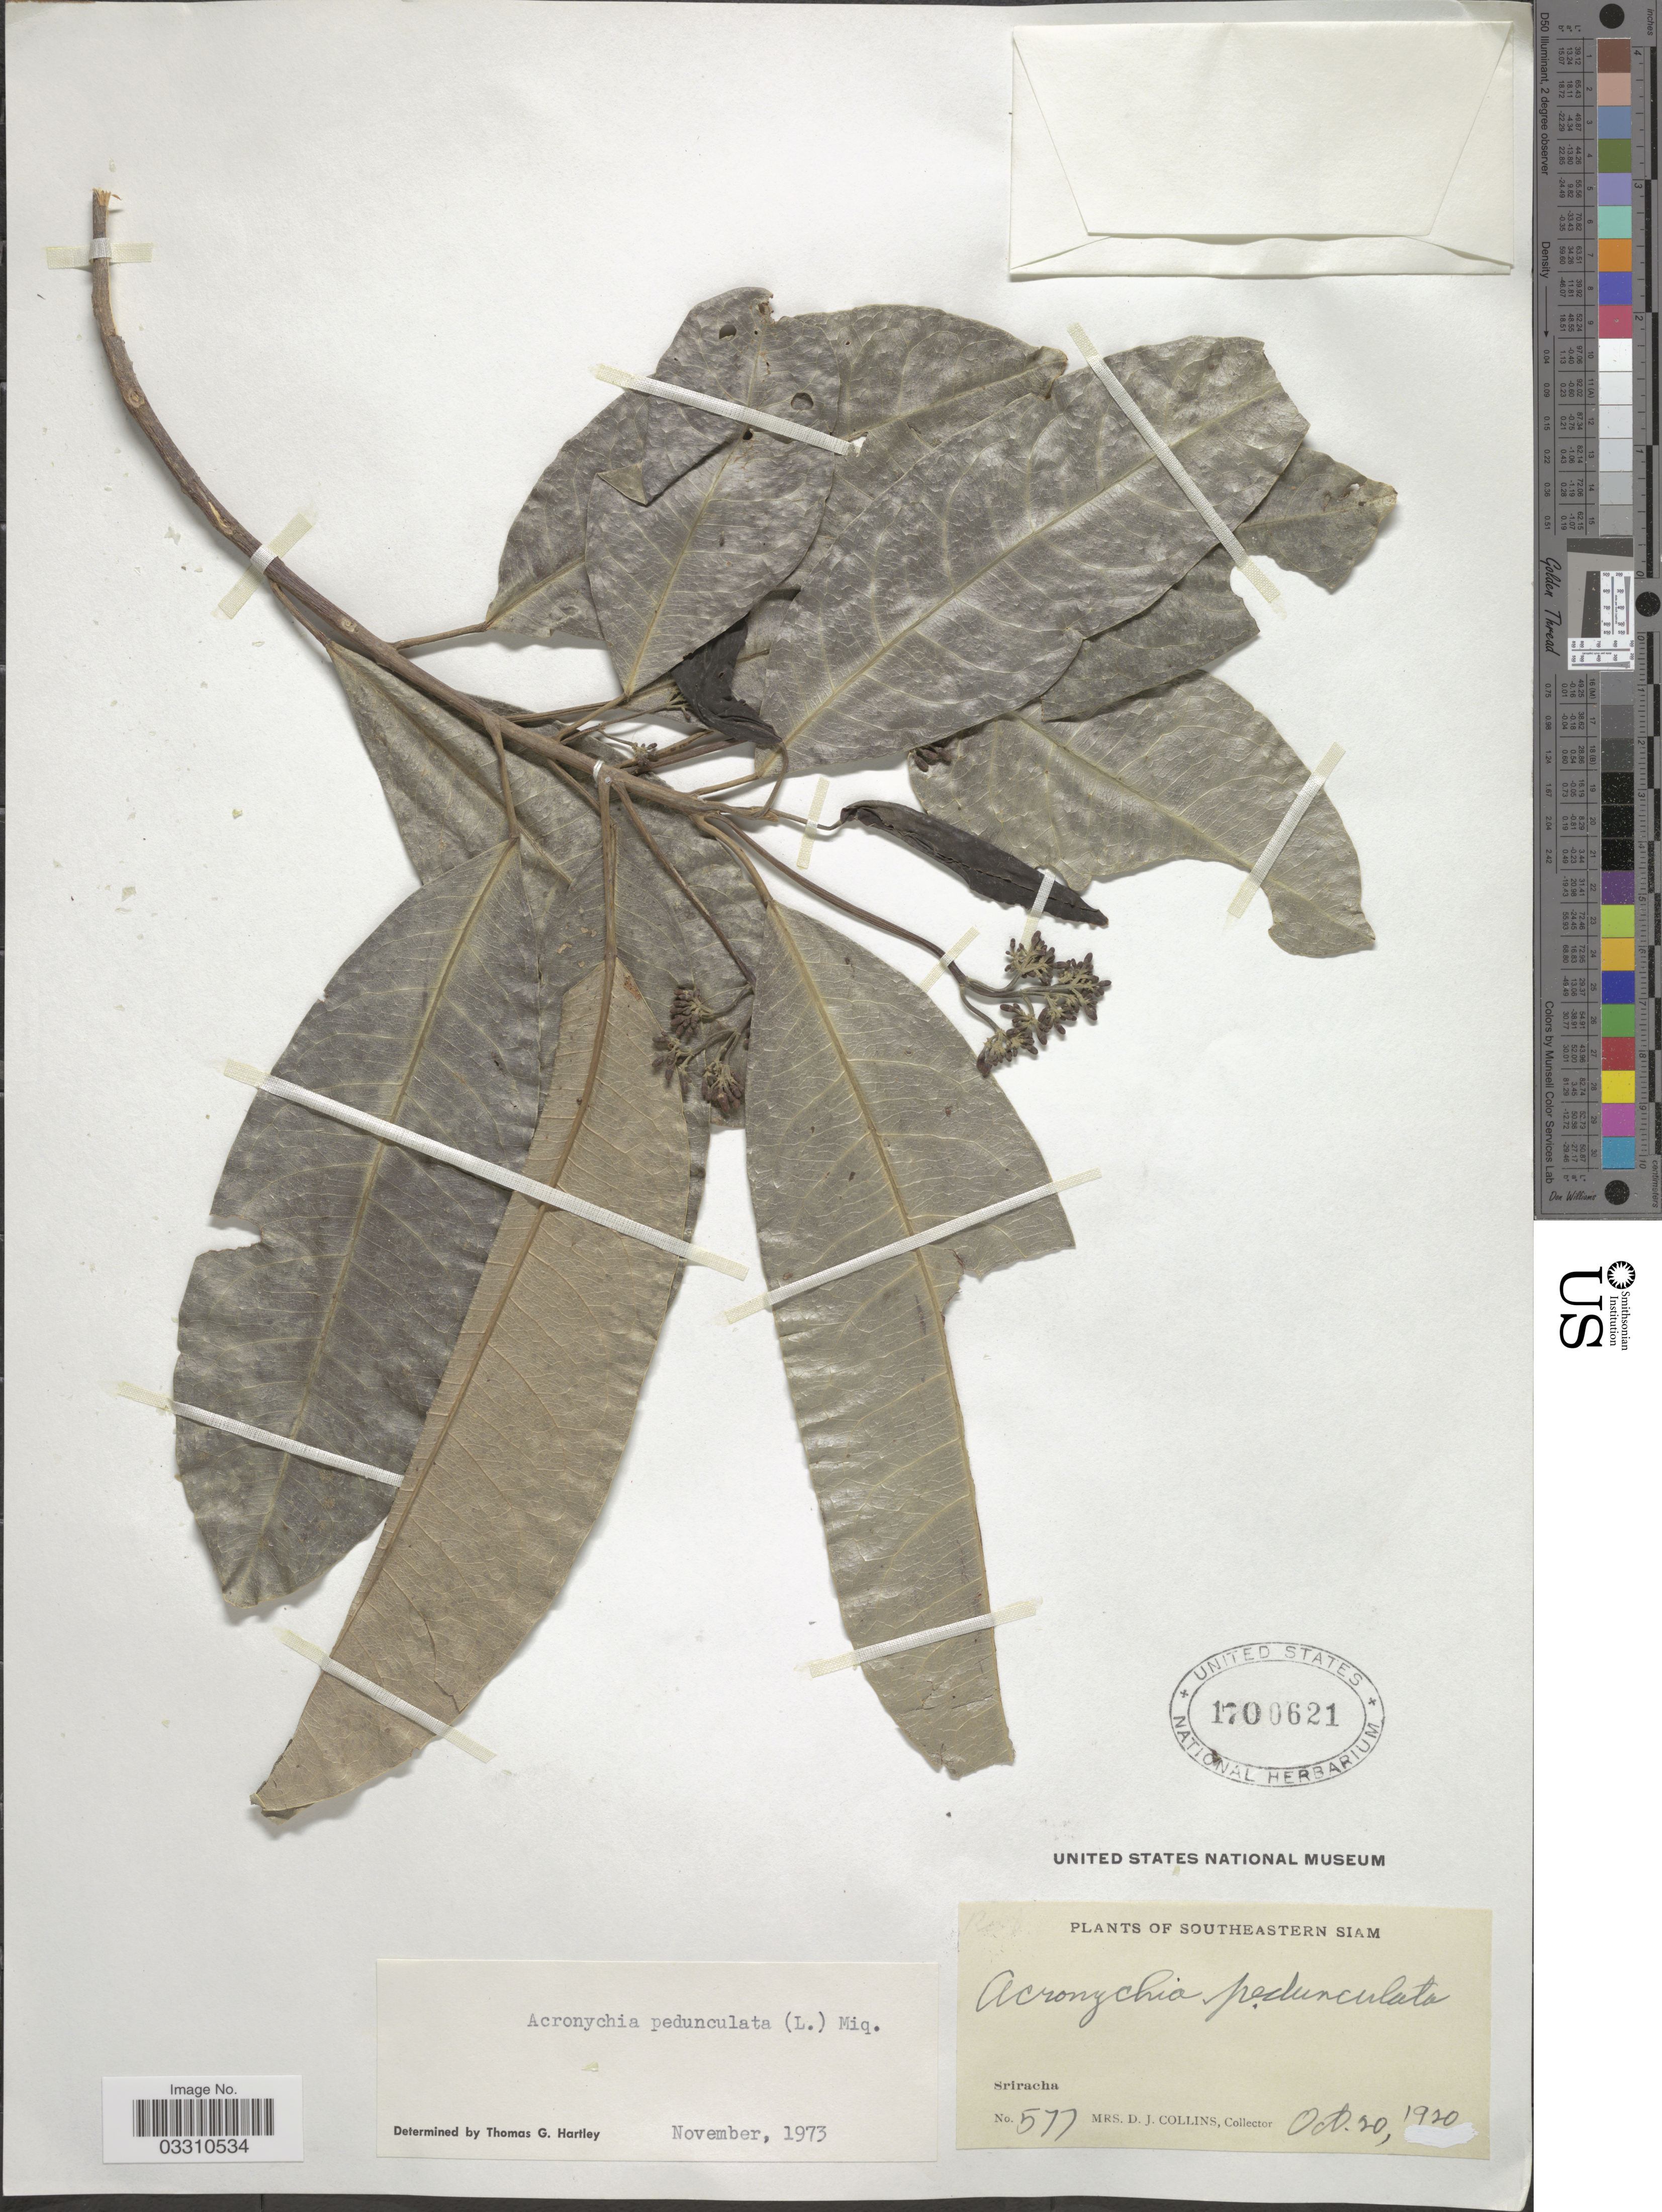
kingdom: Plantae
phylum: Tracheophyta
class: Magnoliopsida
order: Sapindales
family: Rutaceae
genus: Acronychia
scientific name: Acronychia pedunculata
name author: (L.) Miq.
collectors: Mrs. D. J. Collins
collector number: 577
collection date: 1920-10-20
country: Thailand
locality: Southeastern Siam, Sriracha.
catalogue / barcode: US 1700621